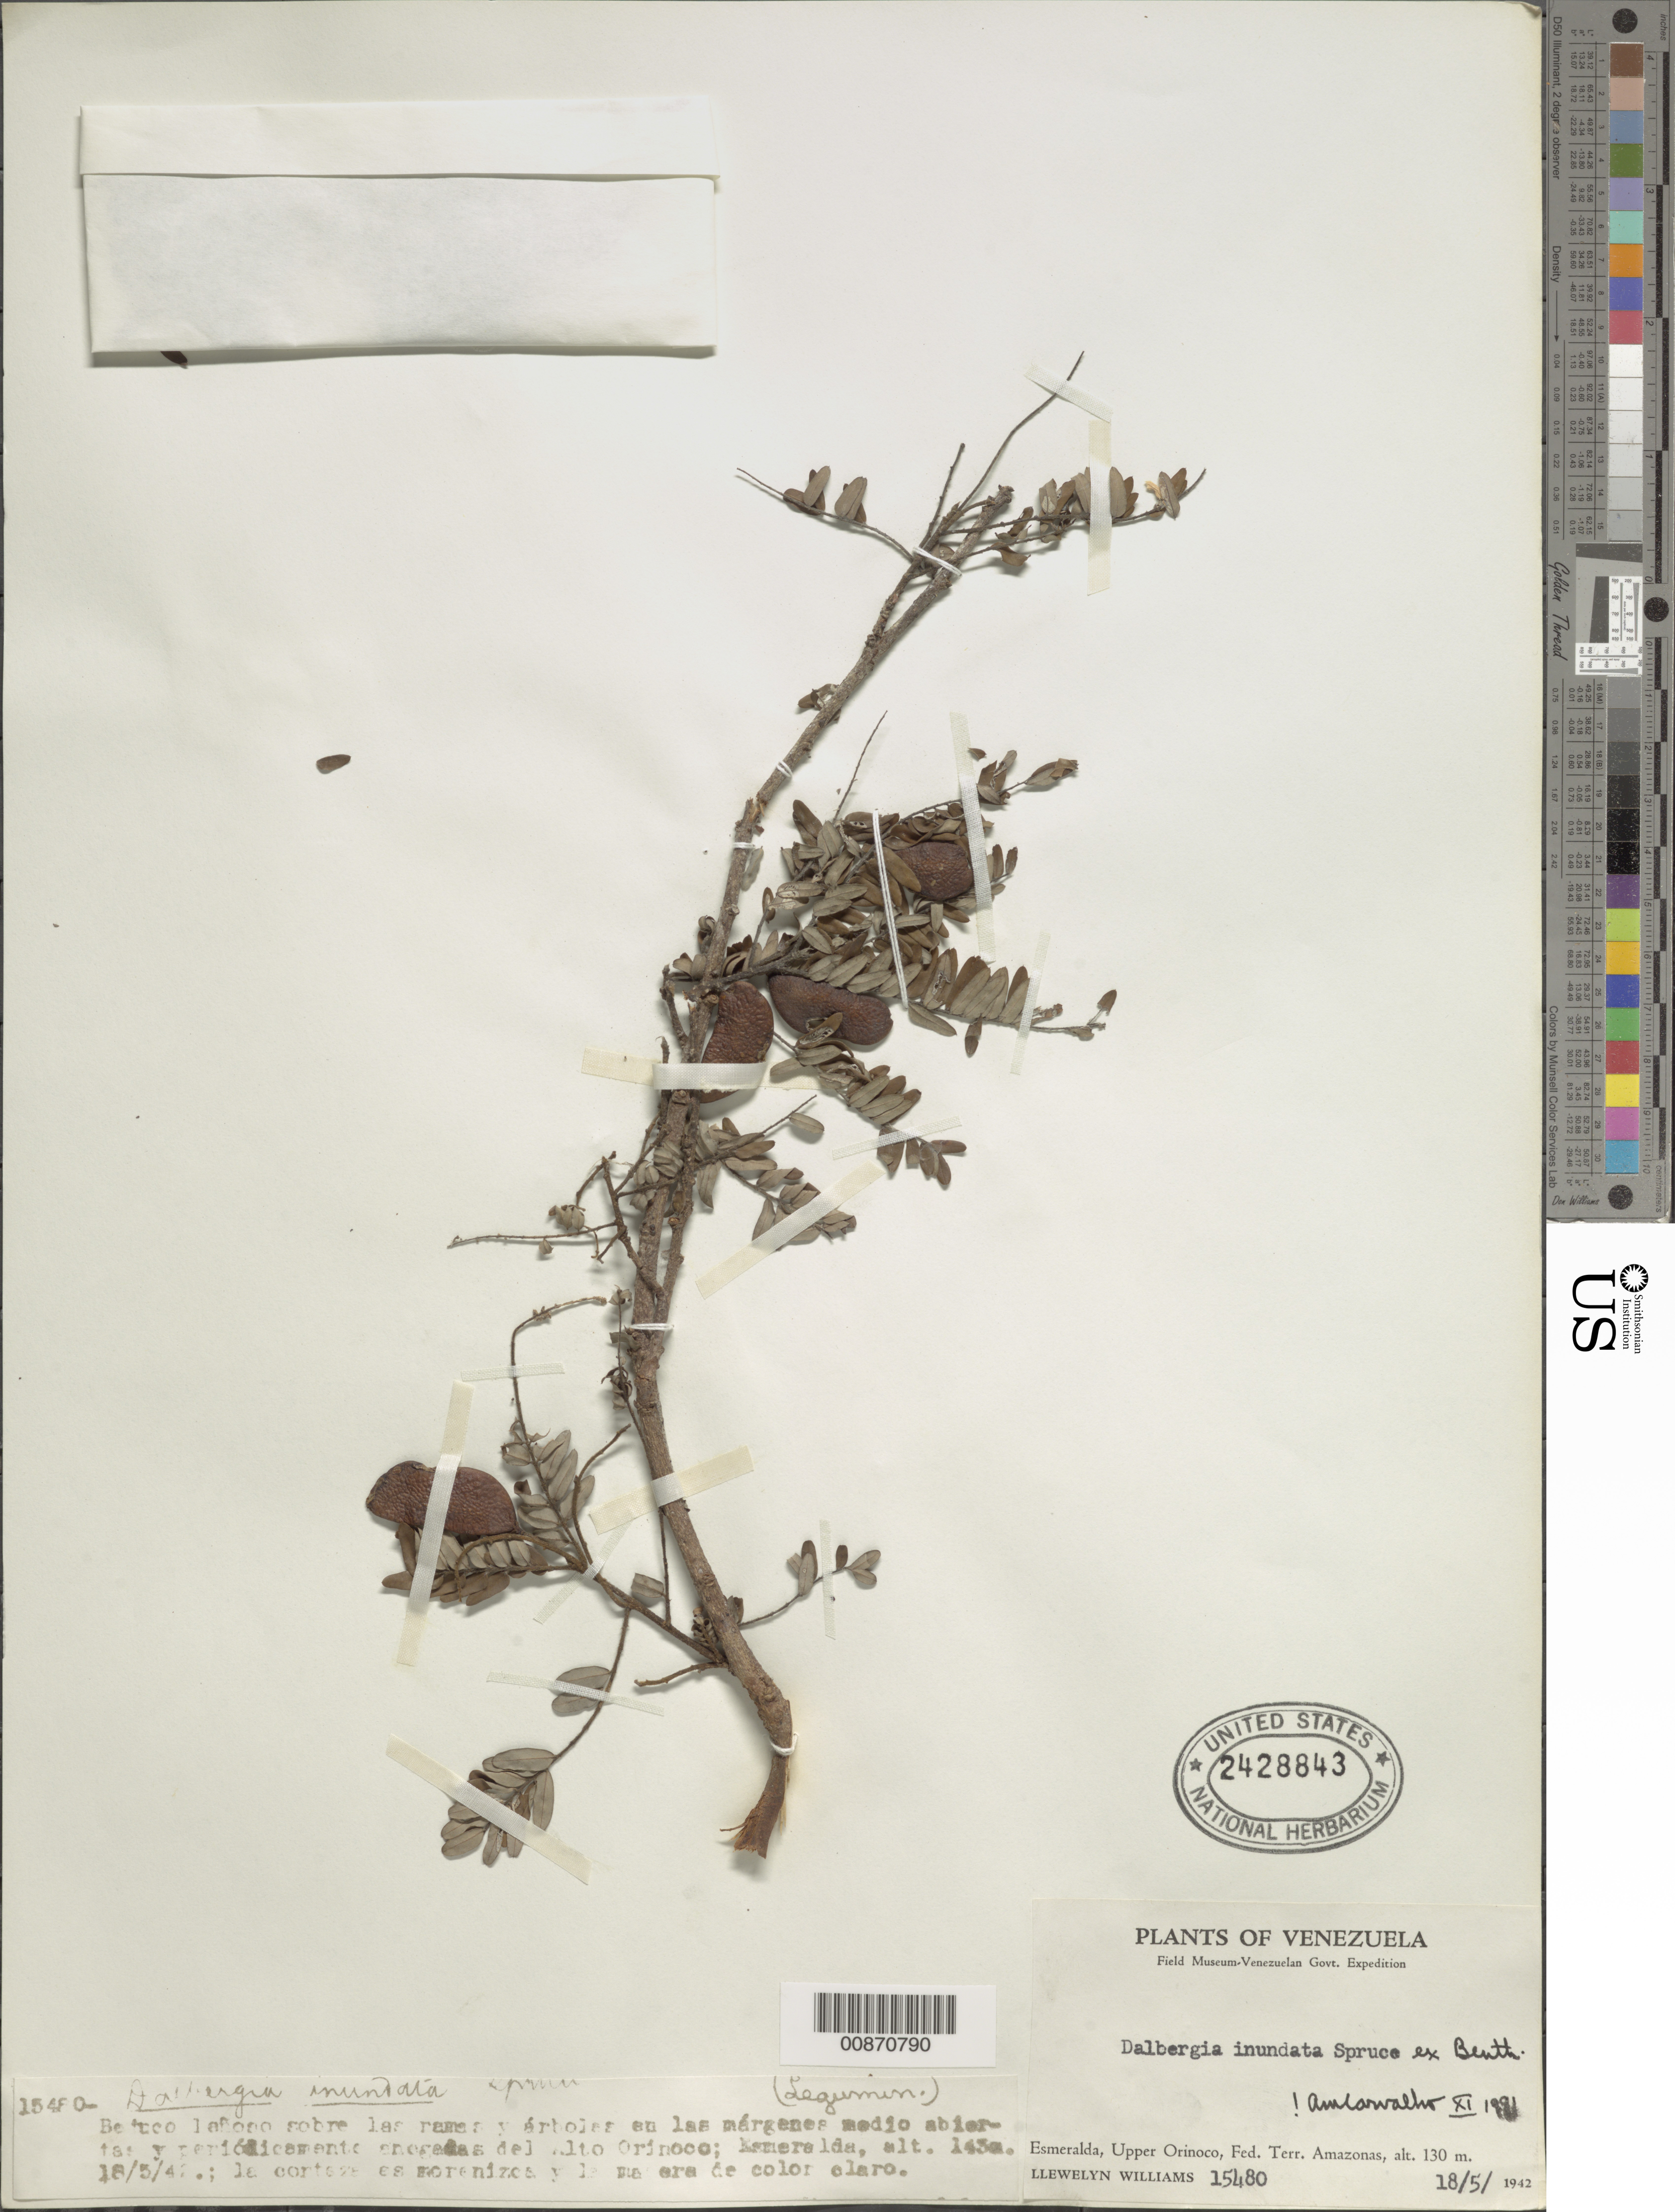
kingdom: Plantae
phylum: Tracheophyta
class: Magnoliopsida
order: Fabales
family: Fabaceae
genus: Dalbergia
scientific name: Dalbergia inundata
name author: Benth.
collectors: Ll. Williams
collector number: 15480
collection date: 1942-05-18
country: Venezuela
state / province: Amazonas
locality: Esmeralda, Upper Orinoco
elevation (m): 130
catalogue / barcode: US 2428843